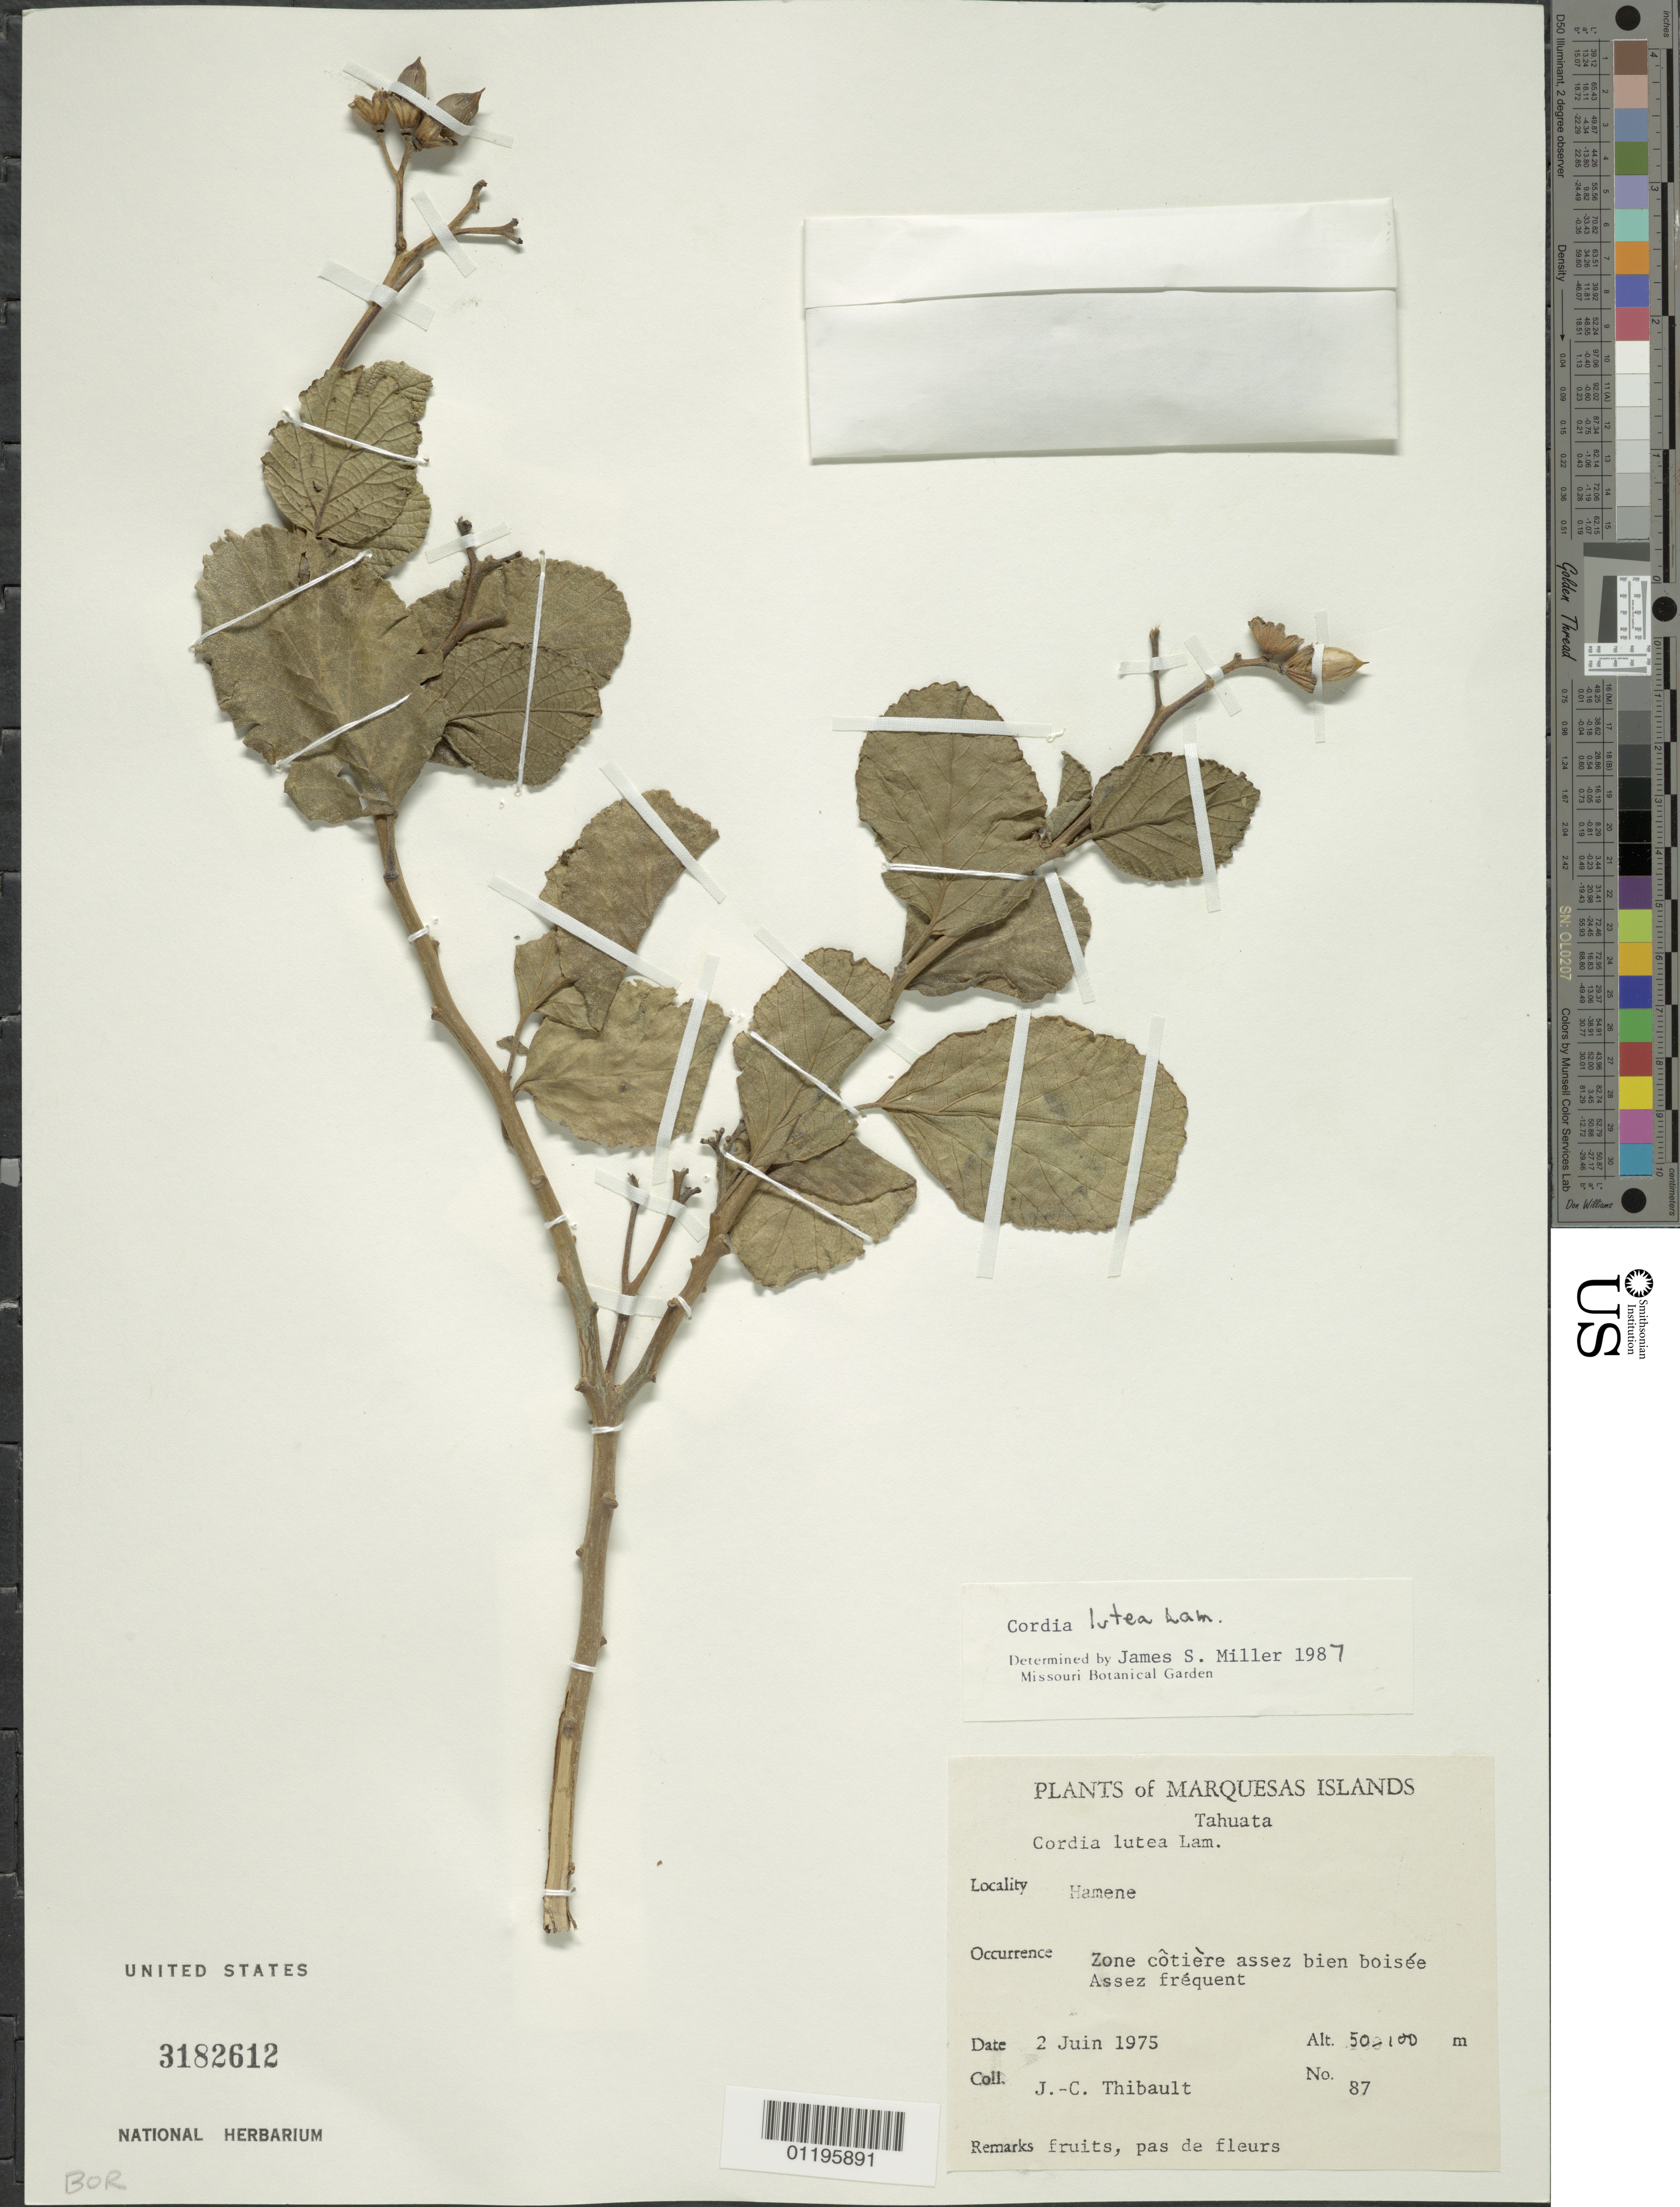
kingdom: Plantae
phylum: Tracheophyta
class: Magnoliopsida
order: Boraginales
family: Cordiaceae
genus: Cordia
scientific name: Cordia lutea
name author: Lam.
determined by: Miller, James S., (MO), Missouri Botanical Garden (UNITED STATES)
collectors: J. Thibault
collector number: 87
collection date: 1975-06-02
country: French Polynesia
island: Tahuata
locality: Hamene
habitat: Zone côtière assez bien boisée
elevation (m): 50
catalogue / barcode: US 3182612